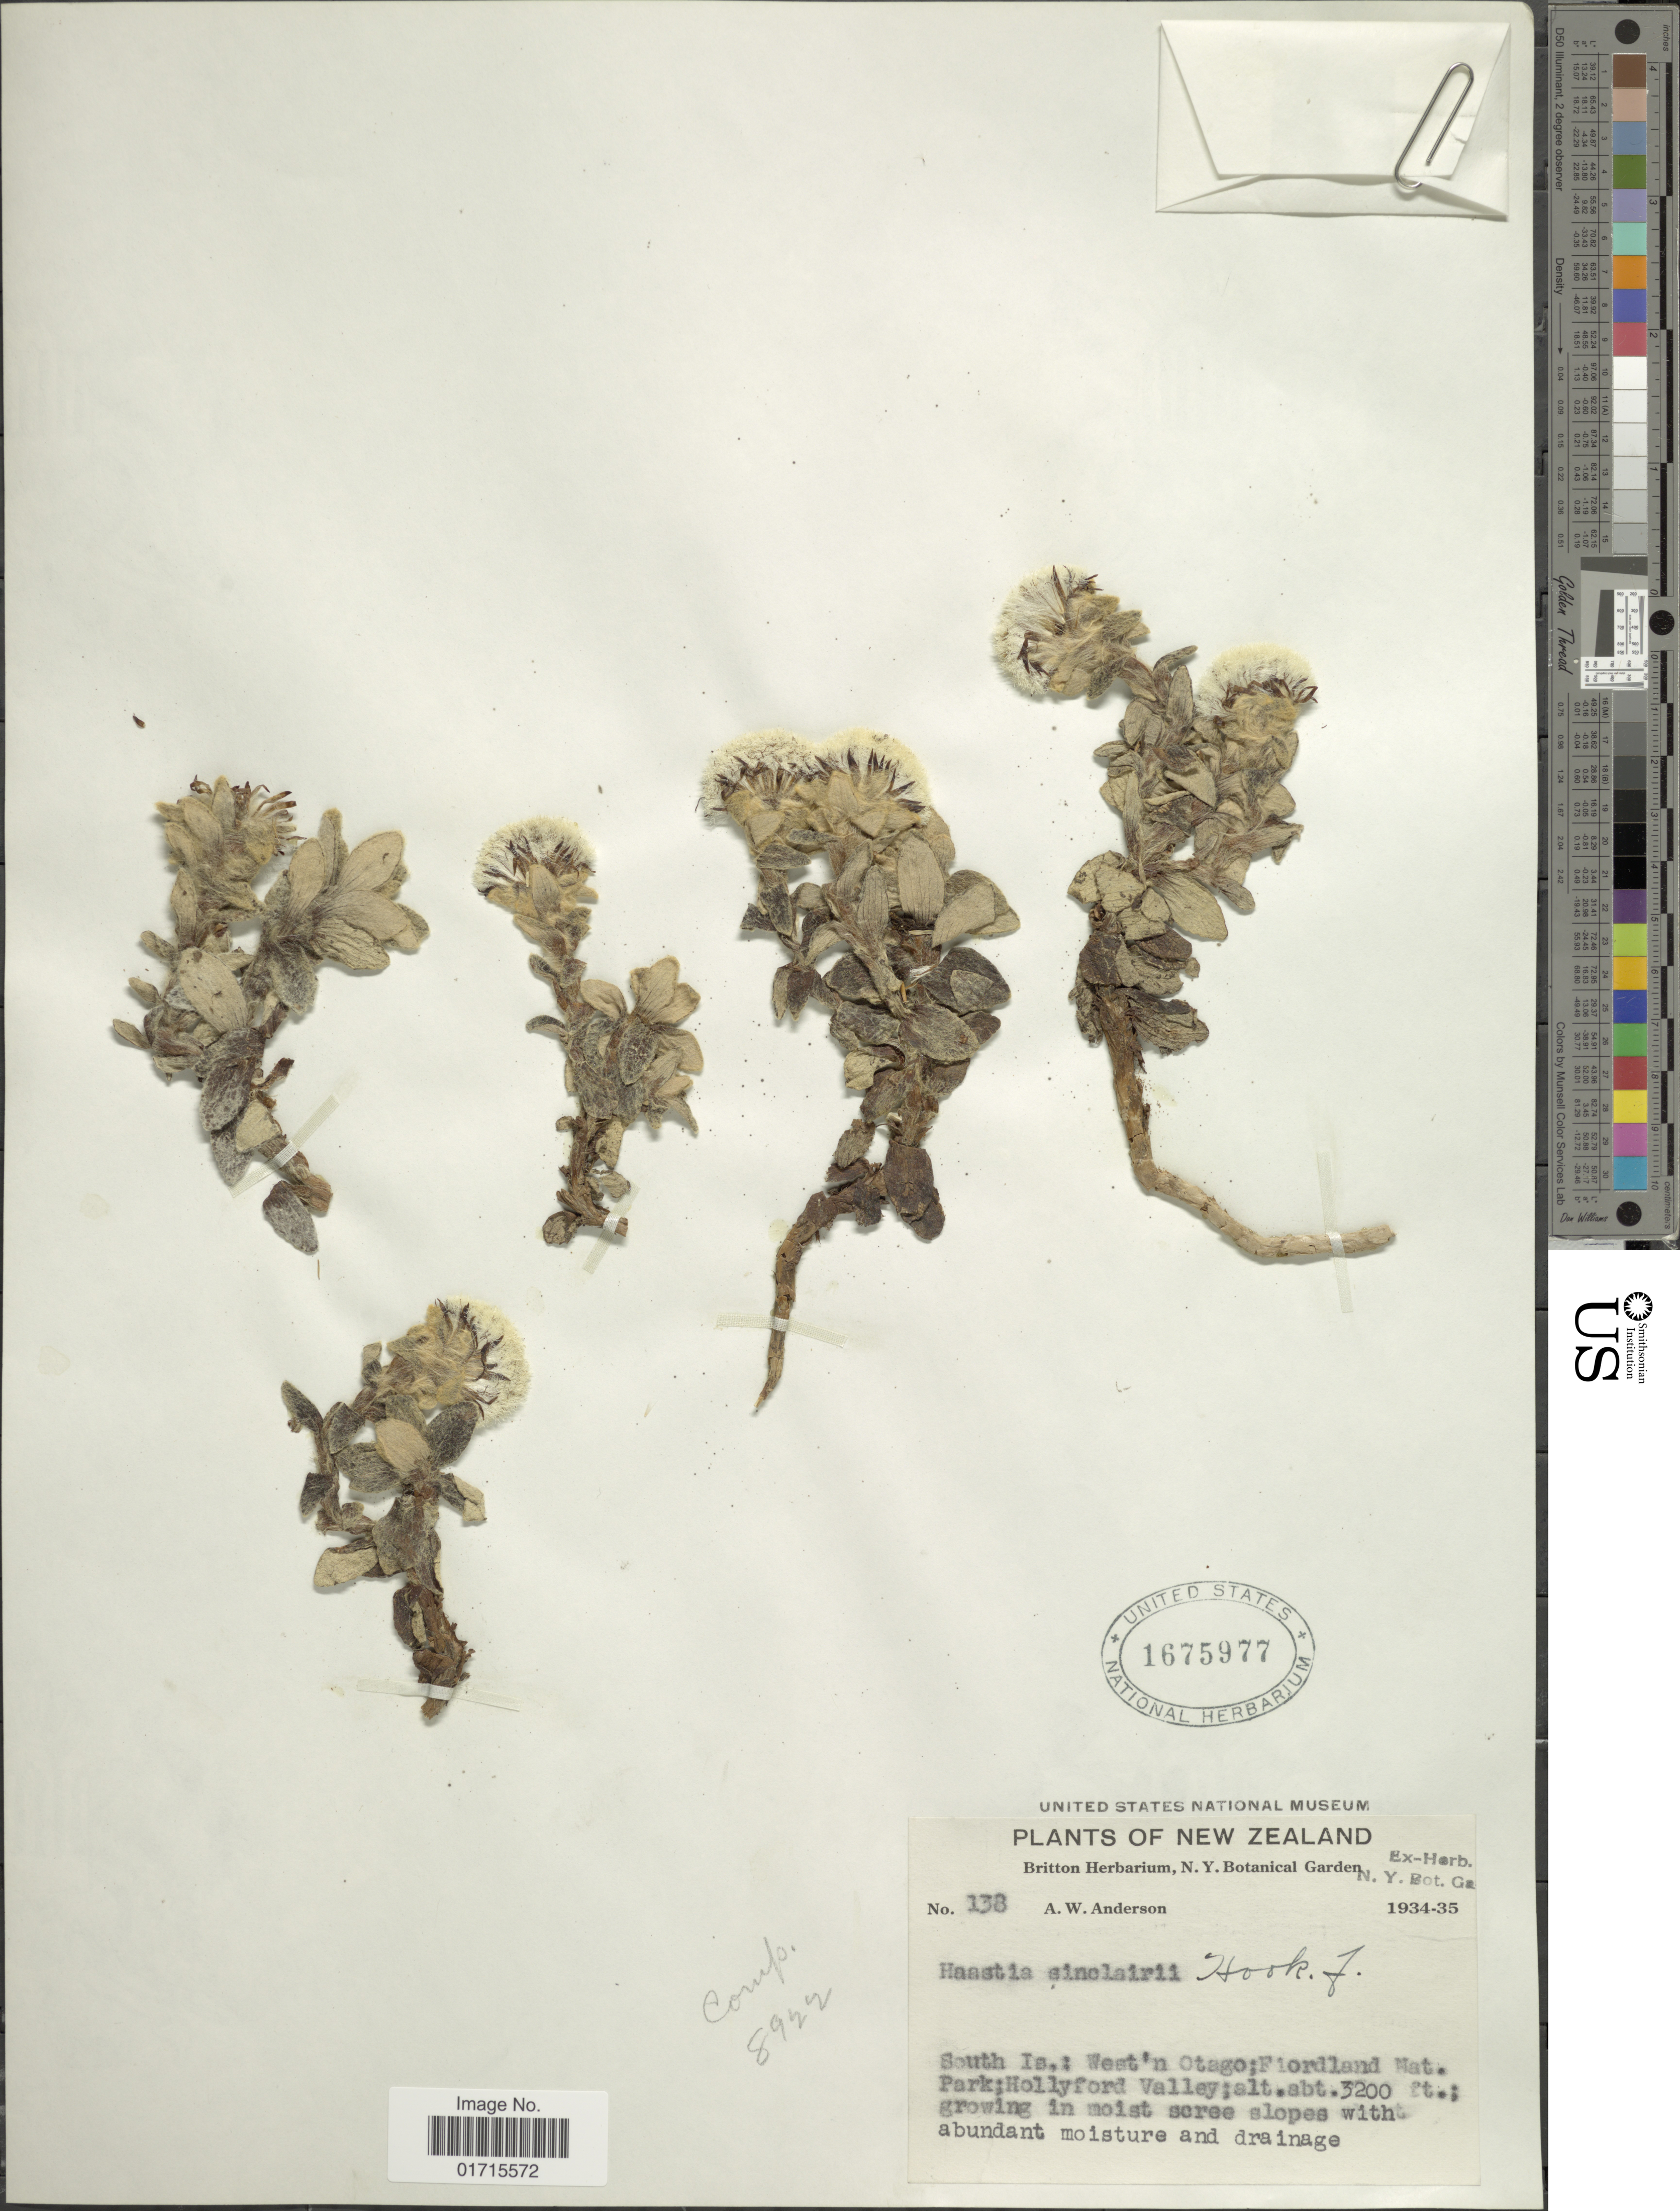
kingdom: Plantae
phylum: Tracheophyta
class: Magnoliopsida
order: Asterales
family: Asteraceae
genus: Haastia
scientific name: Haastia sinclairii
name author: Hook. f.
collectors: A. W. Anderson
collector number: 138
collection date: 1934/1935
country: New Zealand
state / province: Otago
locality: New Zealand. South Is.: West'n Otago; Fiordland Nat. Park; Hollyford Valley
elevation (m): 975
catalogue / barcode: US 1675977